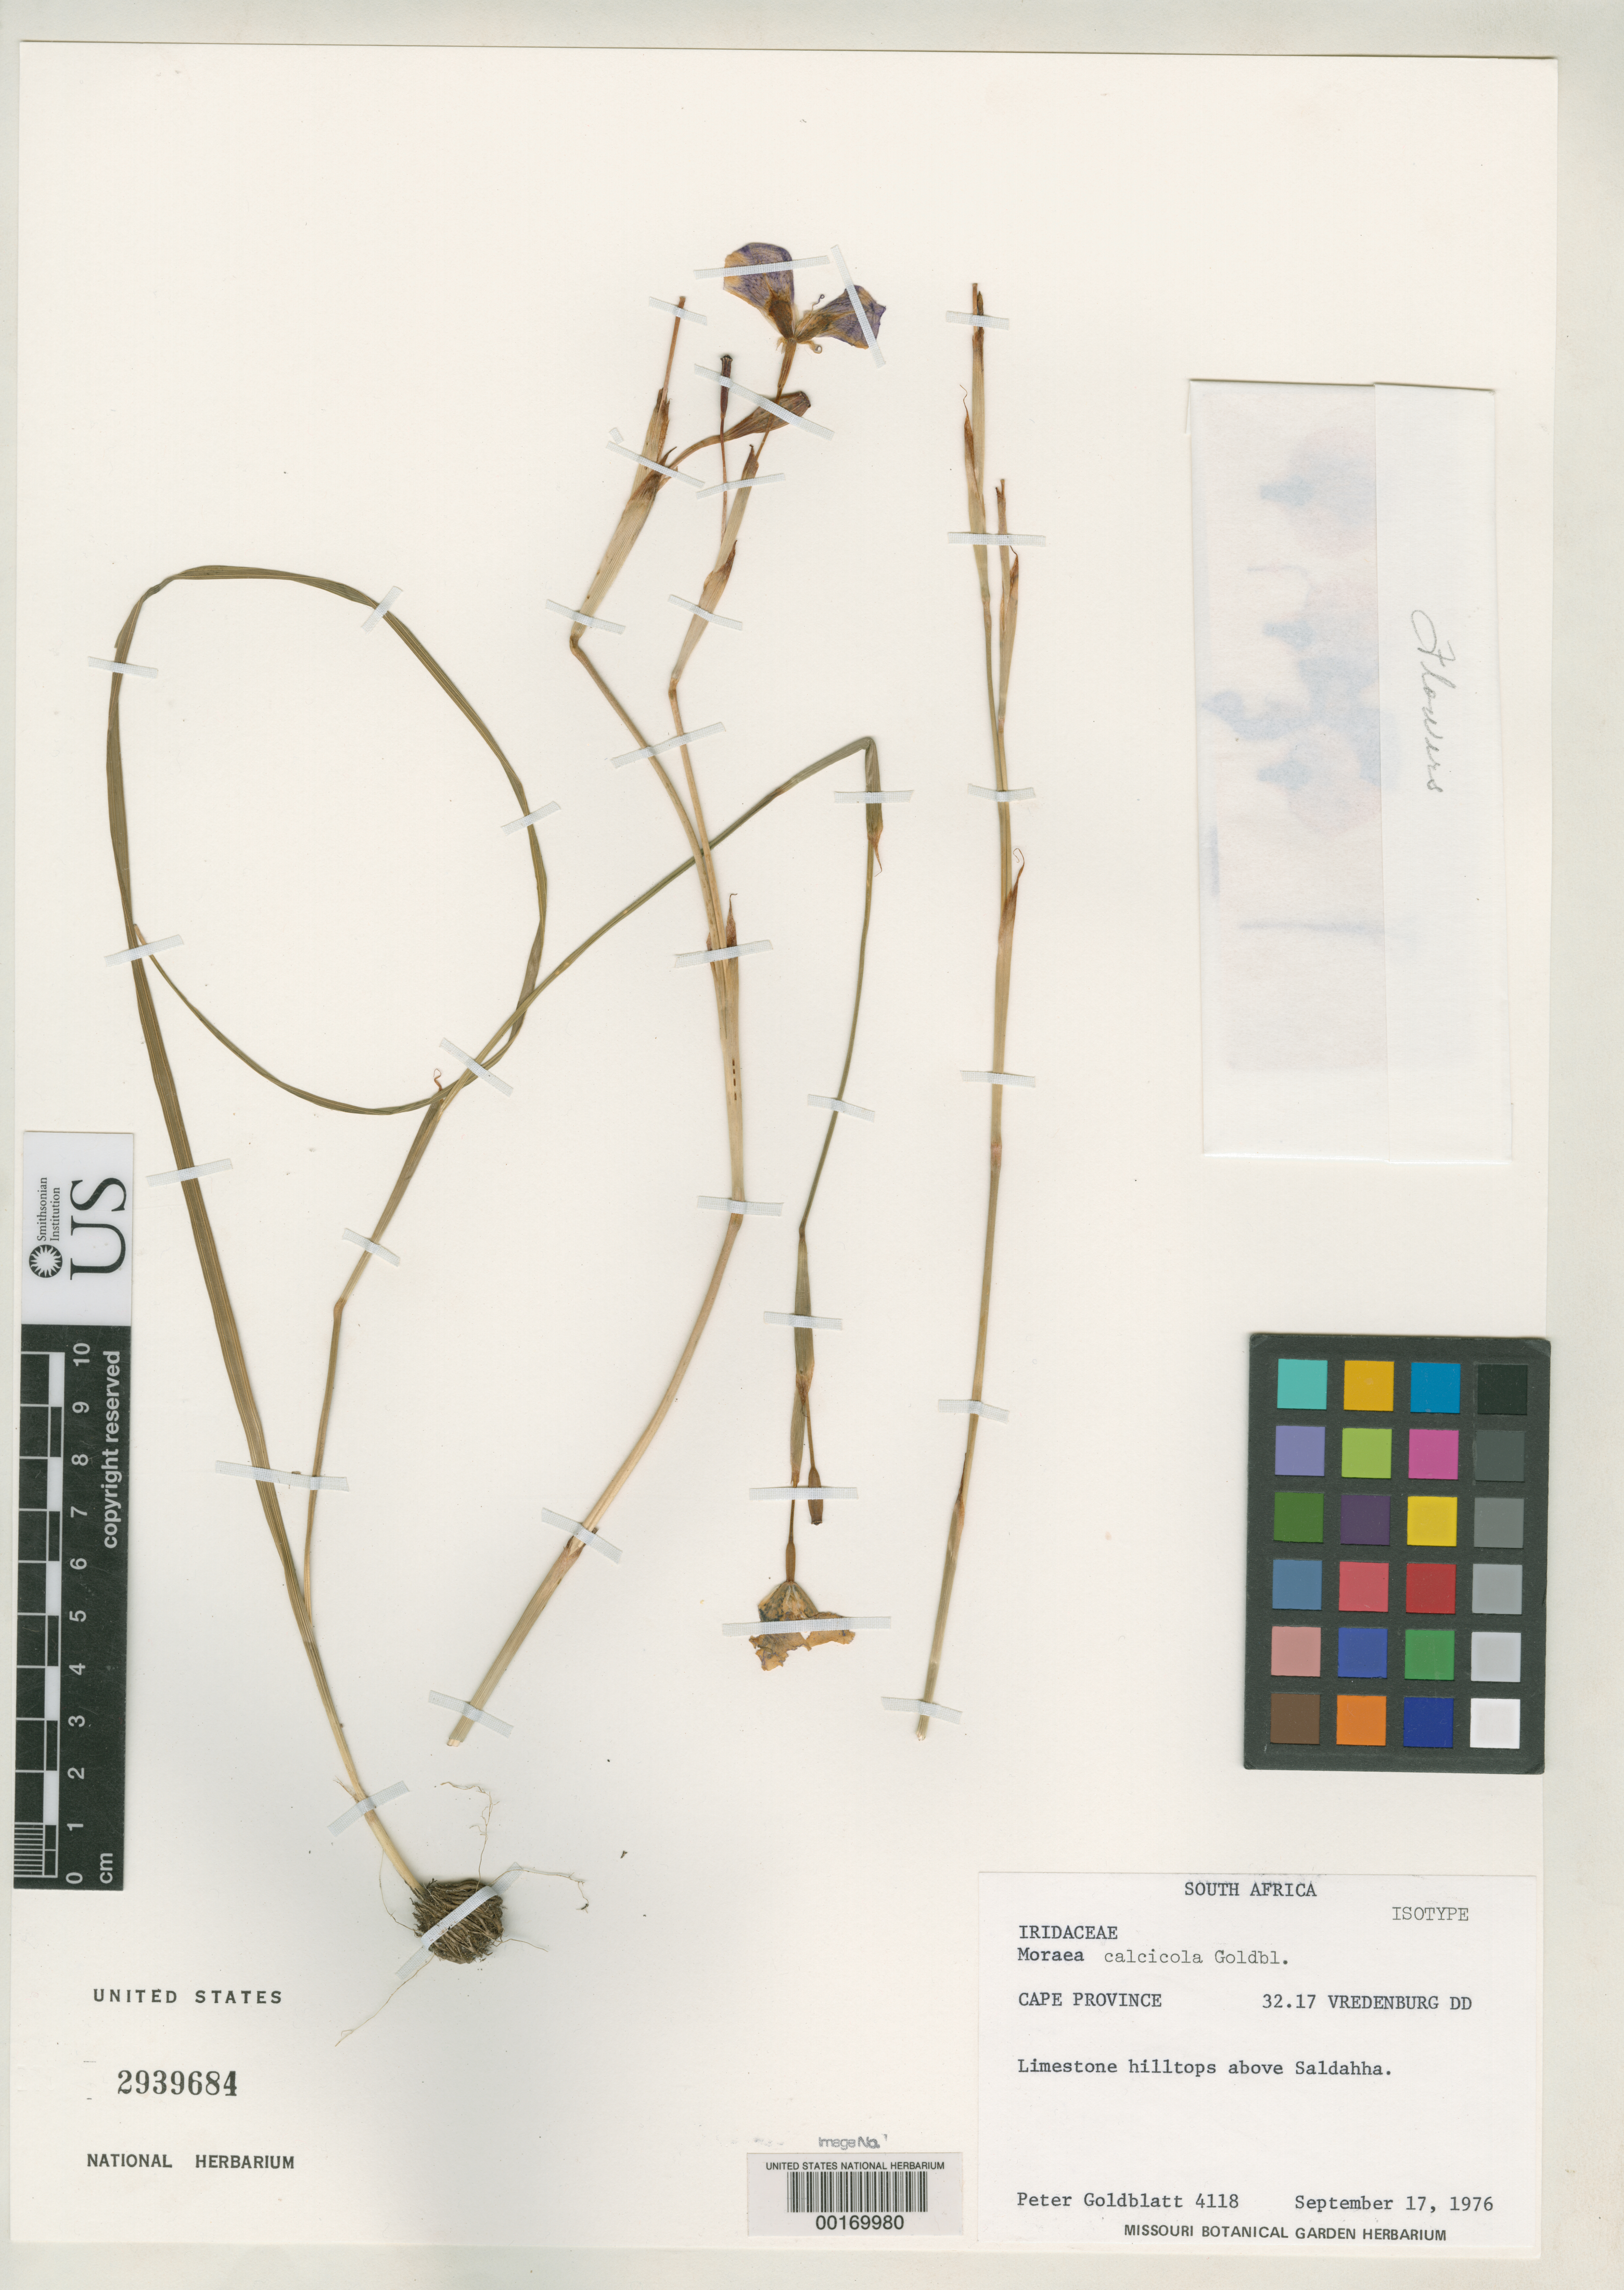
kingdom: Plantae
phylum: Tracheophyta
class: Liliopsida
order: Asparagales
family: Iridaceae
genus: Moraea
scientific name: Moraea calcicola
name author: Goldblatt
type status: Isotype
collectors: P. Goldblatt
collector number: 4118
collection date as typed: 17 Sep 1976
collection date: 1976-09-17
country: South Africa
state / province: Western Cape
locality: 32.17 Vredenburg DD, limestone hilltops above Saldanha Bay.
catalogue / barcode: US 2939684